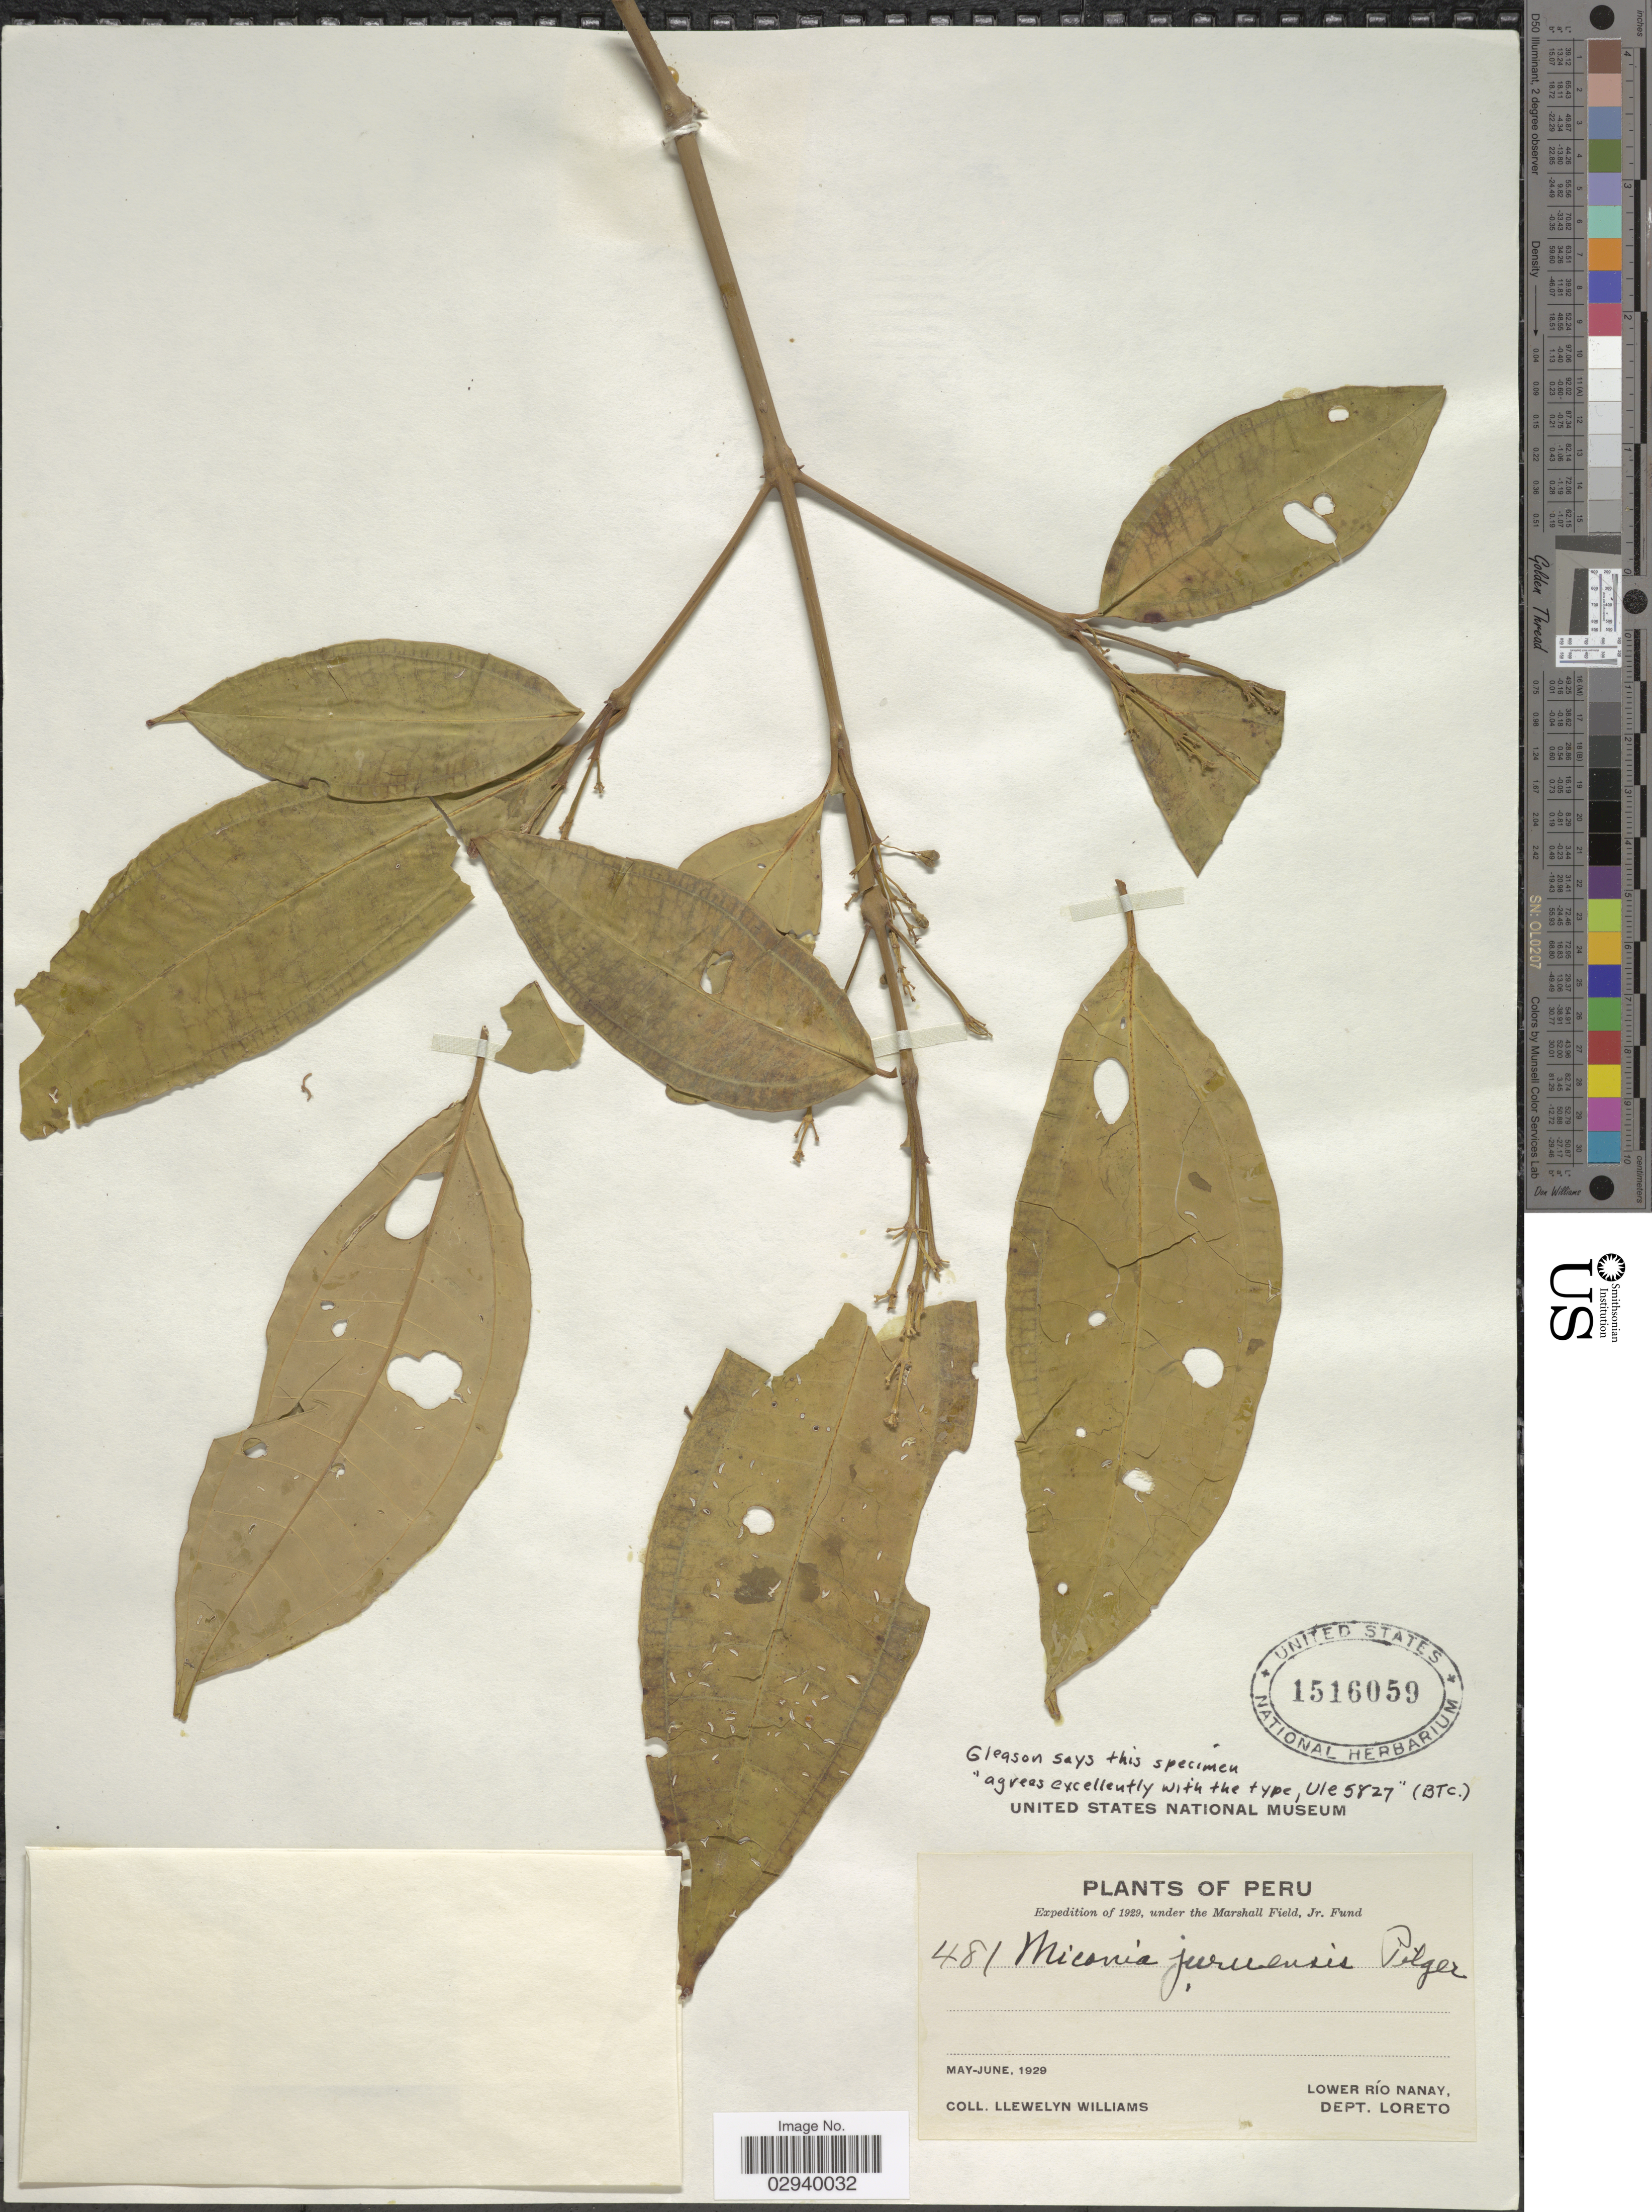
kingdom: Plantae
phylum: Tracheophyta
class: Magnoliopsida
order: Myrtales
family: Melastomataceae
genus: Miconia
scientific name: Miconia juruensis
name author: Pilg.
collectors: Ll. Williams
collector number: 481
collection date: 1929-05/1929-06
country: Peru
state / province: Loreto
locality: Lower Río Nanay. Dept. Loreto.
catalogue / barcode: US 1516059